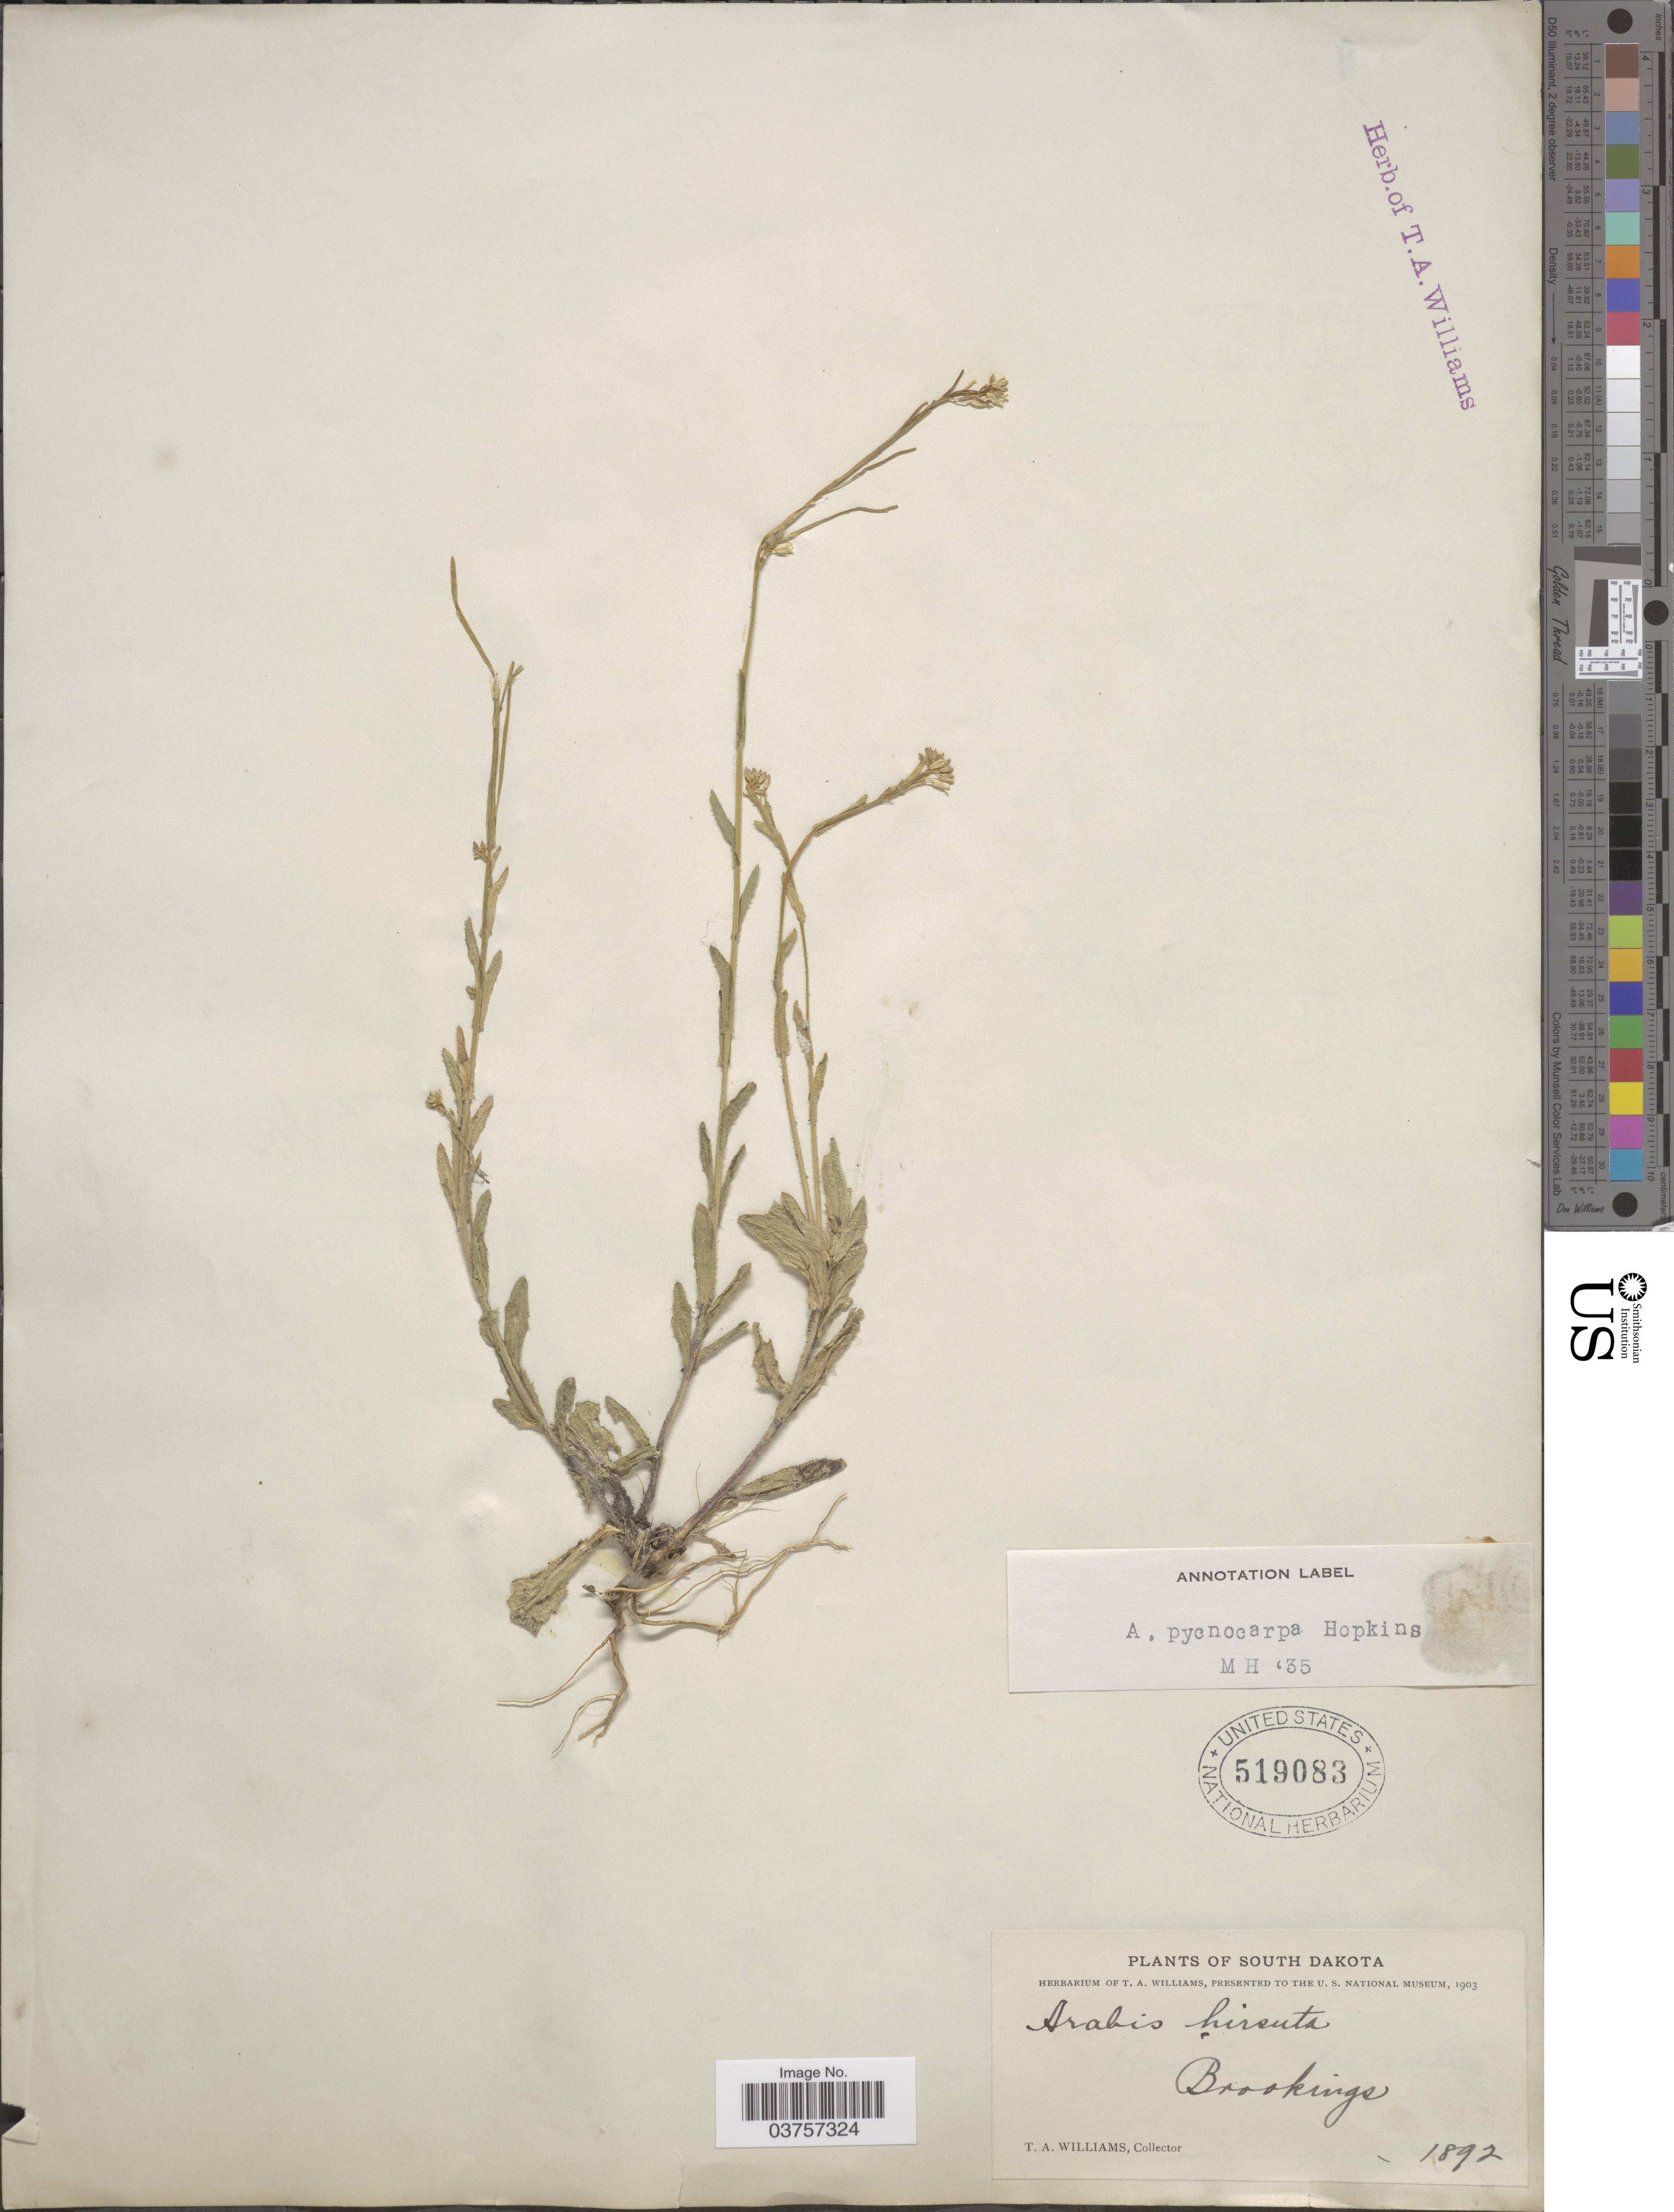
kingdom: Plantae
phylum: Tracheophyta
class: Magnoliopsida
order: Brassicales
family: Brassicaceae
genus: Arabis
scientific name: Arabis hirsuta var. pycnocarpa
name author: M. Hopkins & Rollins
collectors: T. Williams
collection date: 1892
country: United States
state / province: South Dakota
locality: Brookings.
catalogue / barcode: US 519083